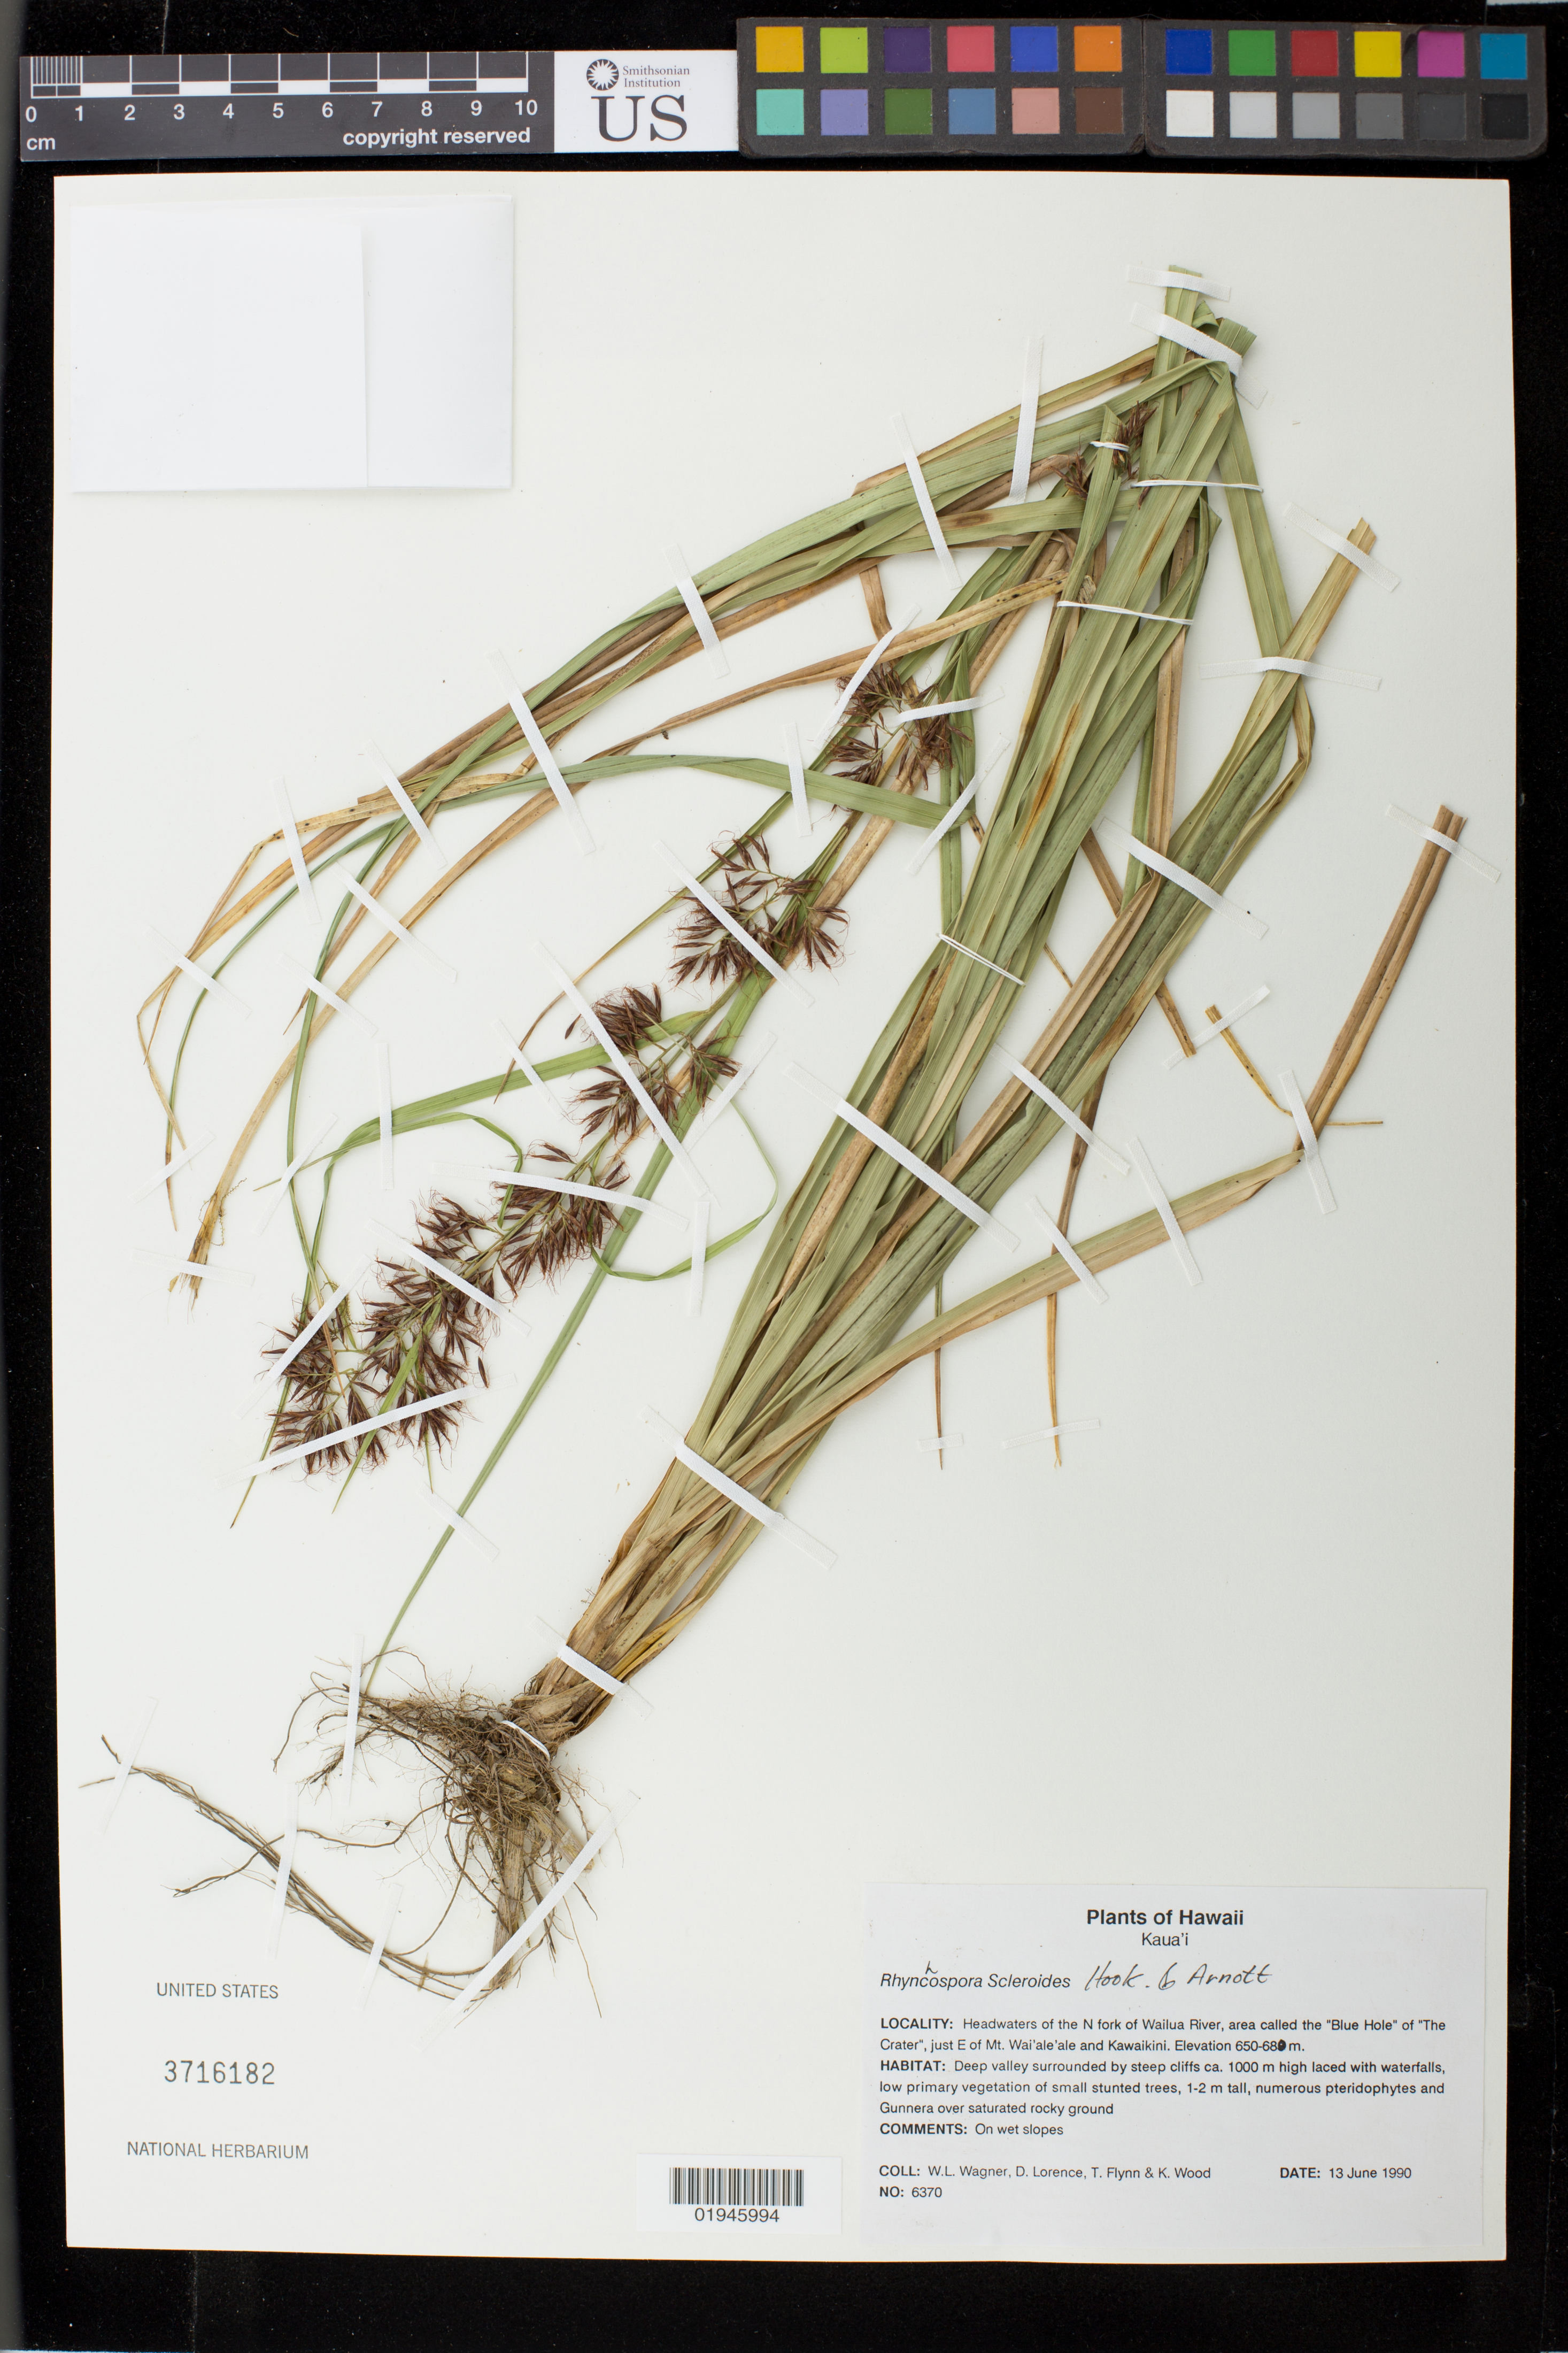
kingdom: Plantae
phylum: Tracheophyta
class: Liliopsida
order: Poales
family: Cyperaceae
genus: Rhynchospora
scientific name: Rhynchospora sclerioides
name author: Hook. & Arn.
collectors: W. L. Wagner, D. Lorence, T. W. Flynn & K. Wood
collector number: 6370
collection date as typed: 13 Jun 1990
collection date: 1990-06-13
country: United States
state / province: Hawaii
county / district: Kauai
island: Kaua'i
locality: Lihue Dist; hdwtrs of the N fork of Wailua river area called the Blue Hole or The Crater, just E of Mt Waialeale & Kawaikini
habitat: Wet slopes of deep valley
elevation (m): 650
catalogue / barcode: US 3716182